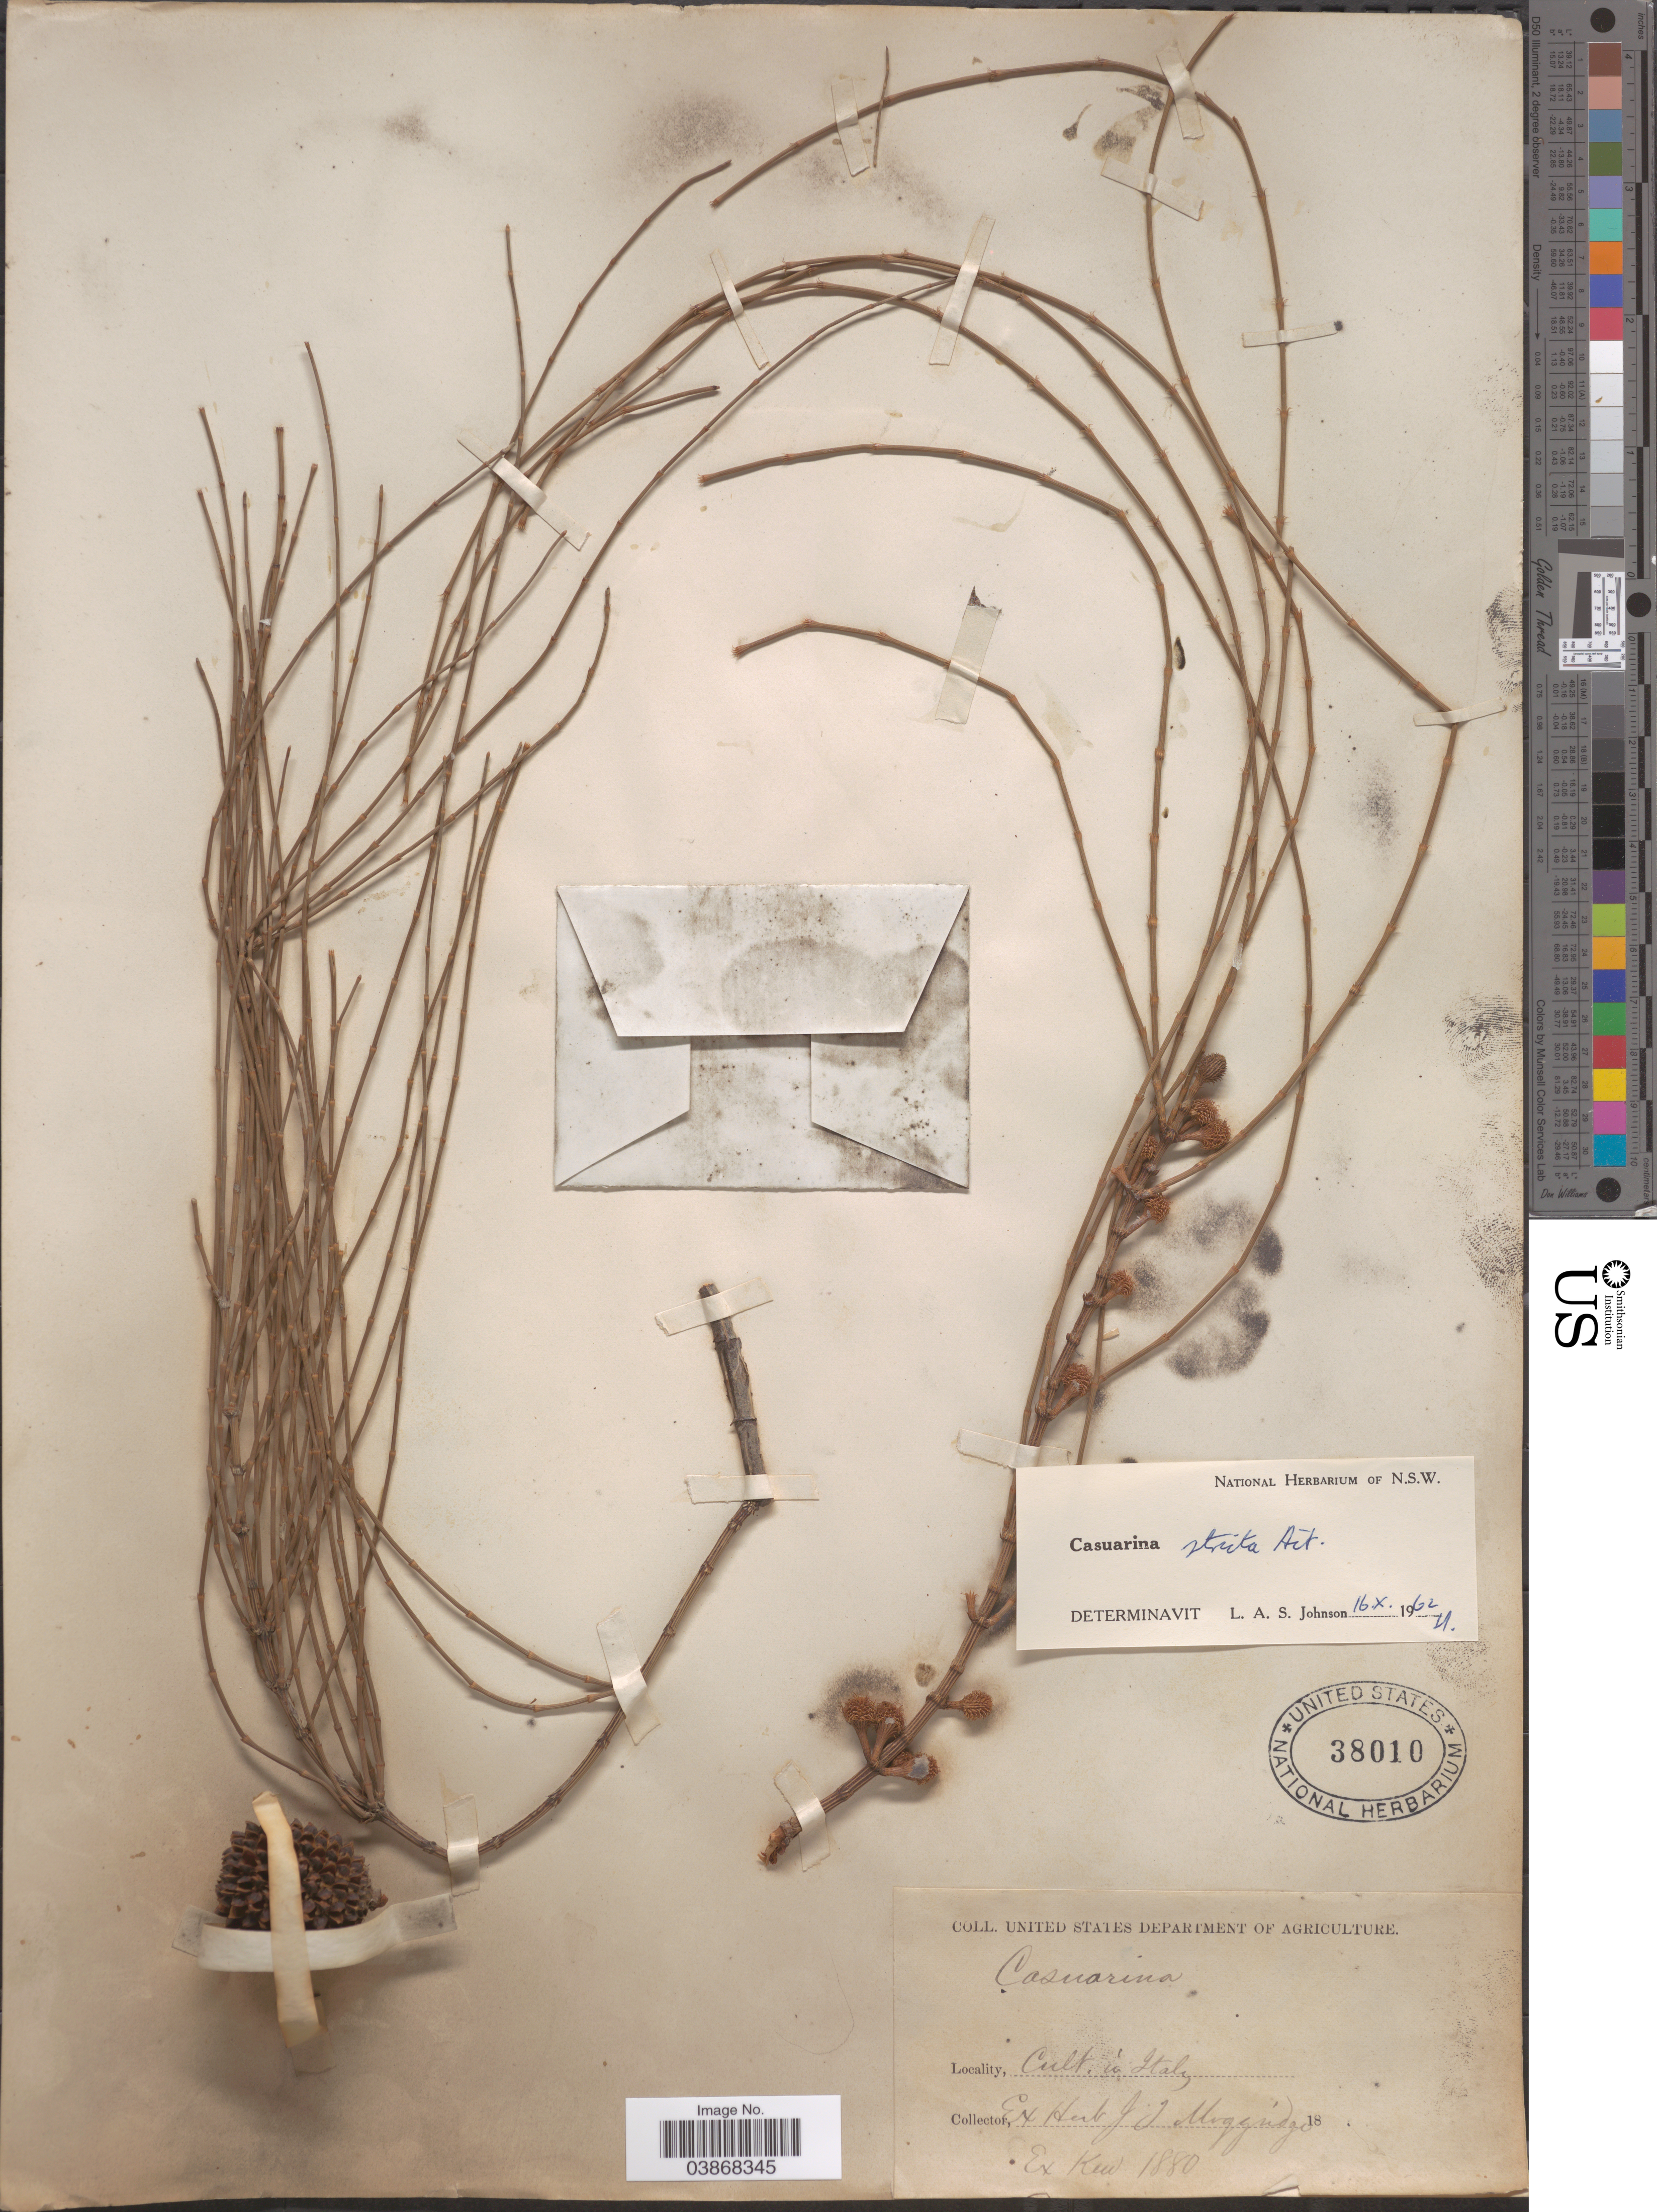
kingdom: Plantae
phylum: Tracheophyta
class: Magnoliopsida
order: Fagales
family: Casuarinaceae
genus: Casuarina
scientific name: Casuarina stricta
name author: Aiton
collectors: ex herb. J.T. Moggridge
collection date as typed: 18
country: Italy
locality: Cult. in Italy.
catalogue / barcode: US 38010